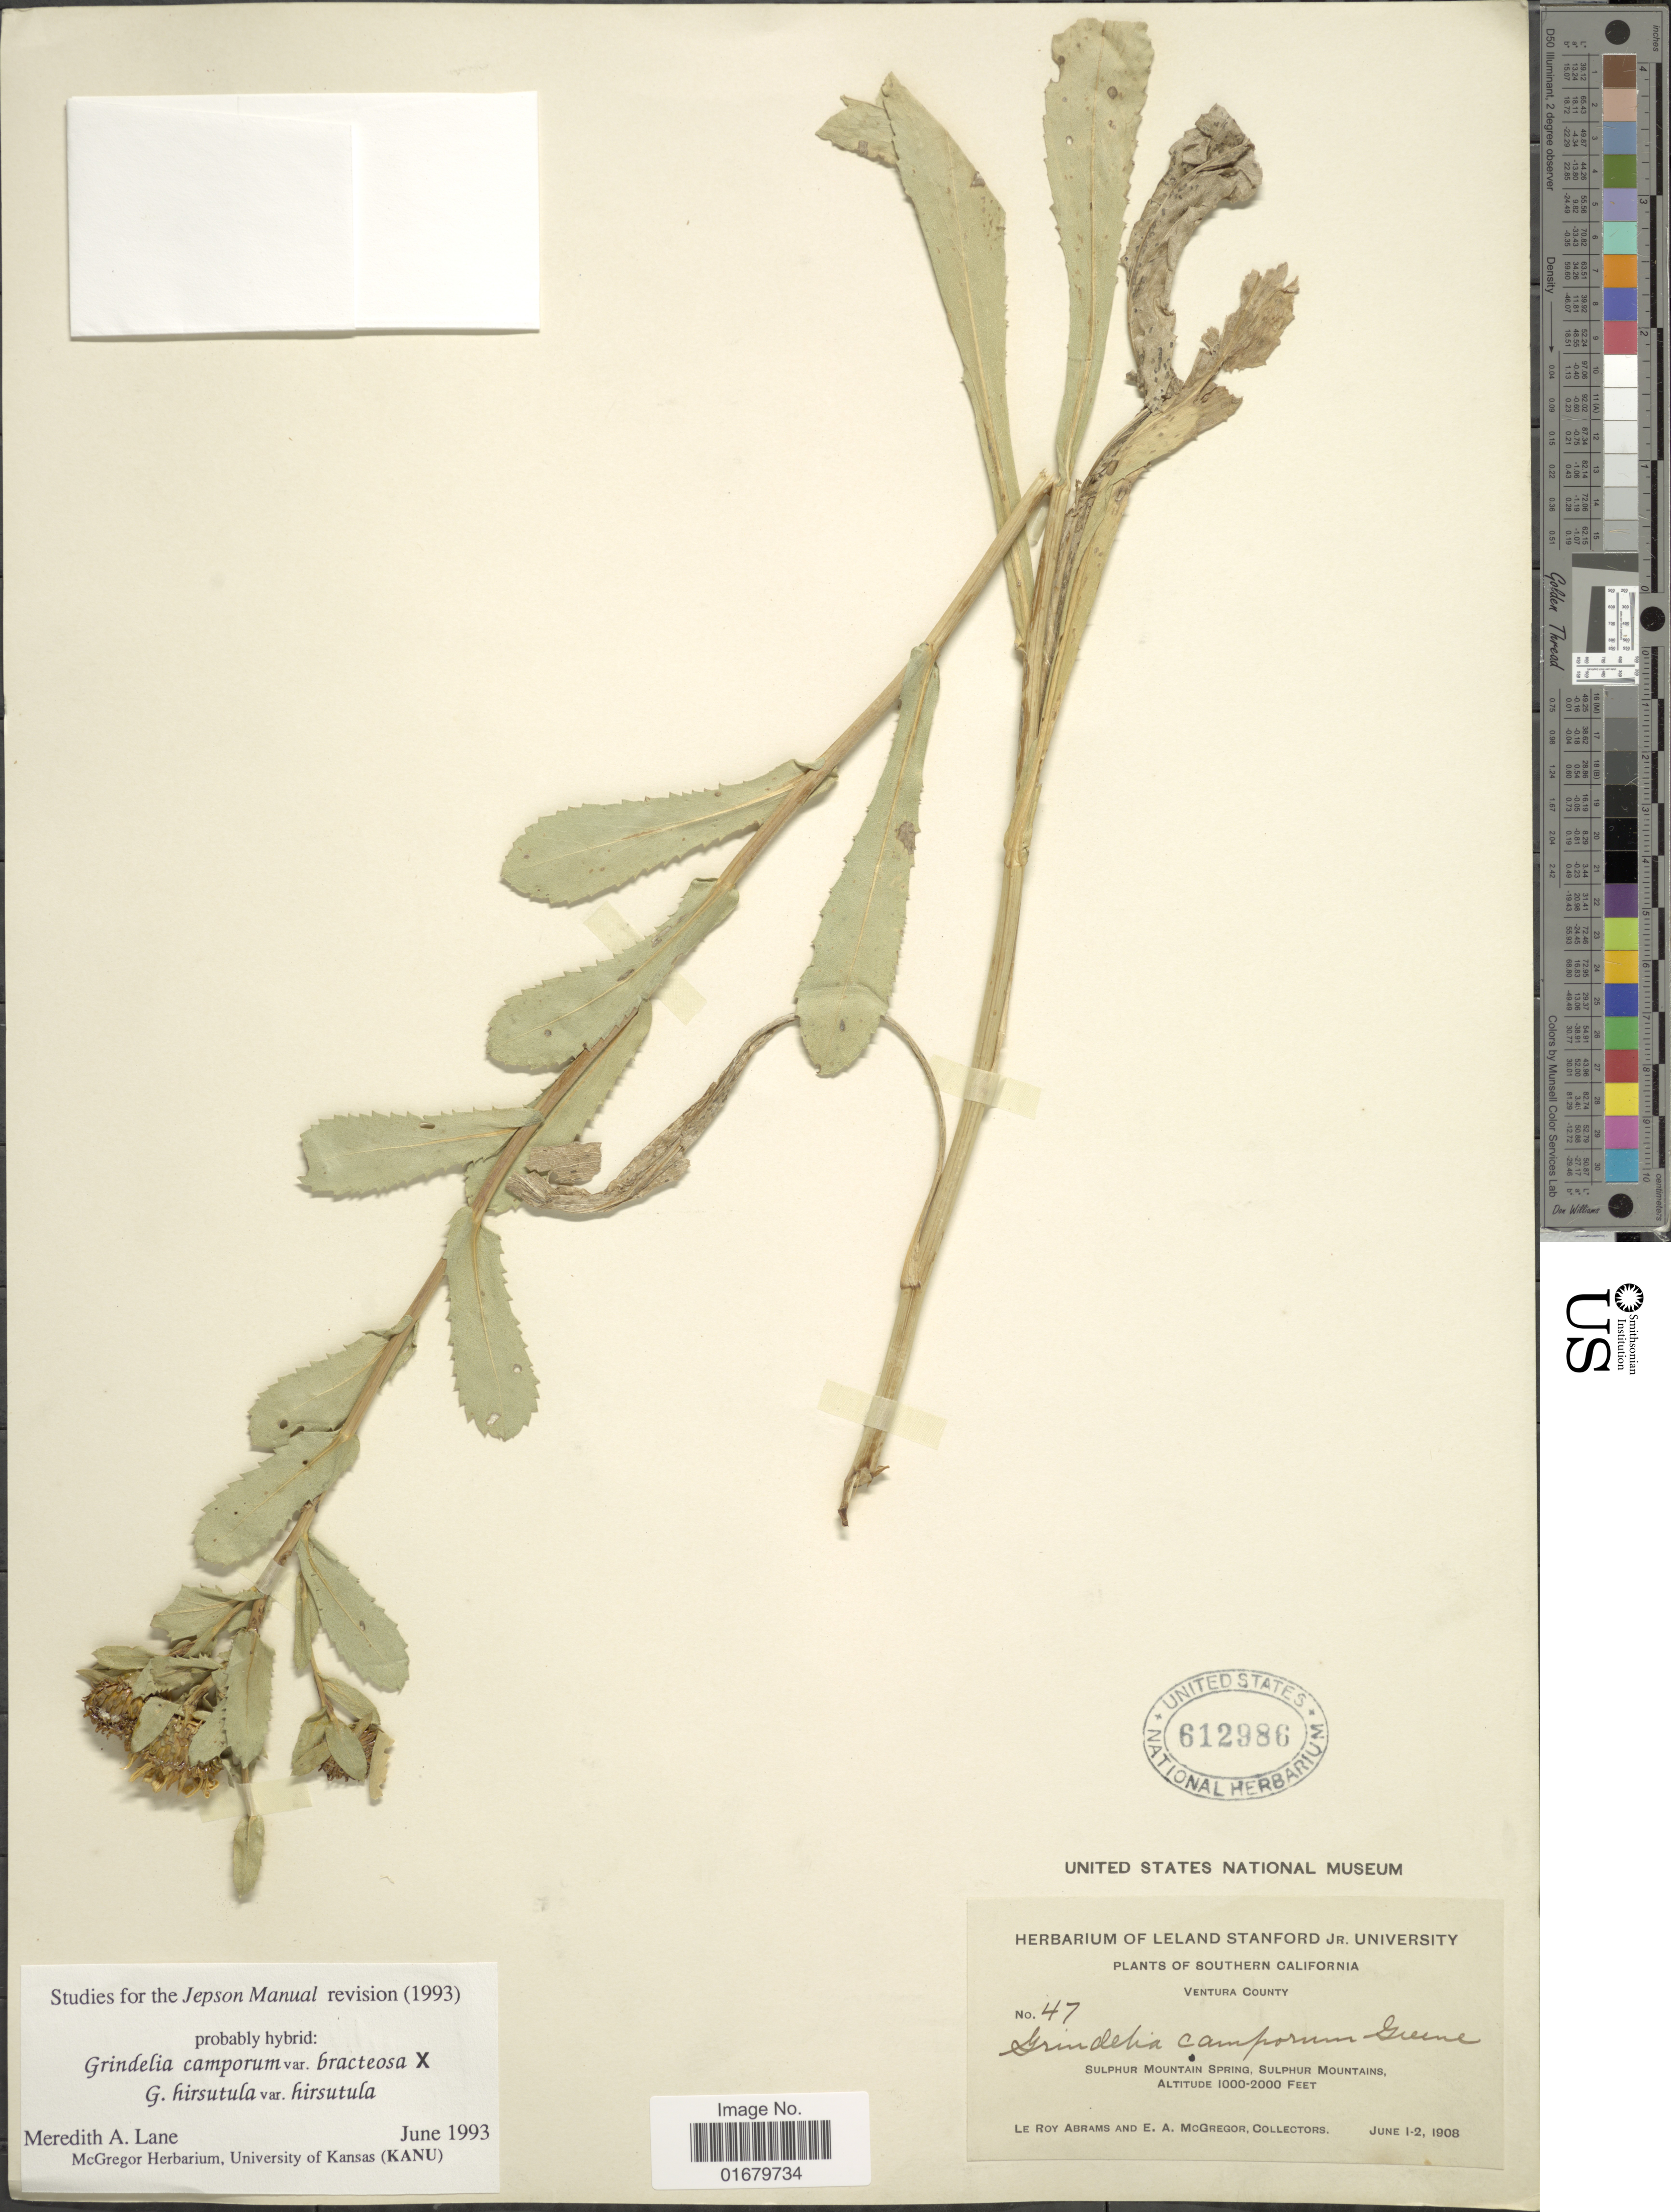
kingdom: Plantae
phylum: Tracheophyta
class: Magnoliopsida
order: Asterales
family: Asteraceae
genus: Grindelia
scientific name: Grindelia camporum var. bracteosa x G. hirsutula Hook. & Arn. var. hirsutula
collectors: L. Abrams & E. A. McGregor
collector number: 47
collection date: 1908-06-01/1908-06-02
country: United States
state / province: California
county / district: Ventura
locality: Southern California, Ventura County, Sulphur Mountain Spring, Sulphur Mountains.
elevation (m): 305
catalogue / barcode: US 612986